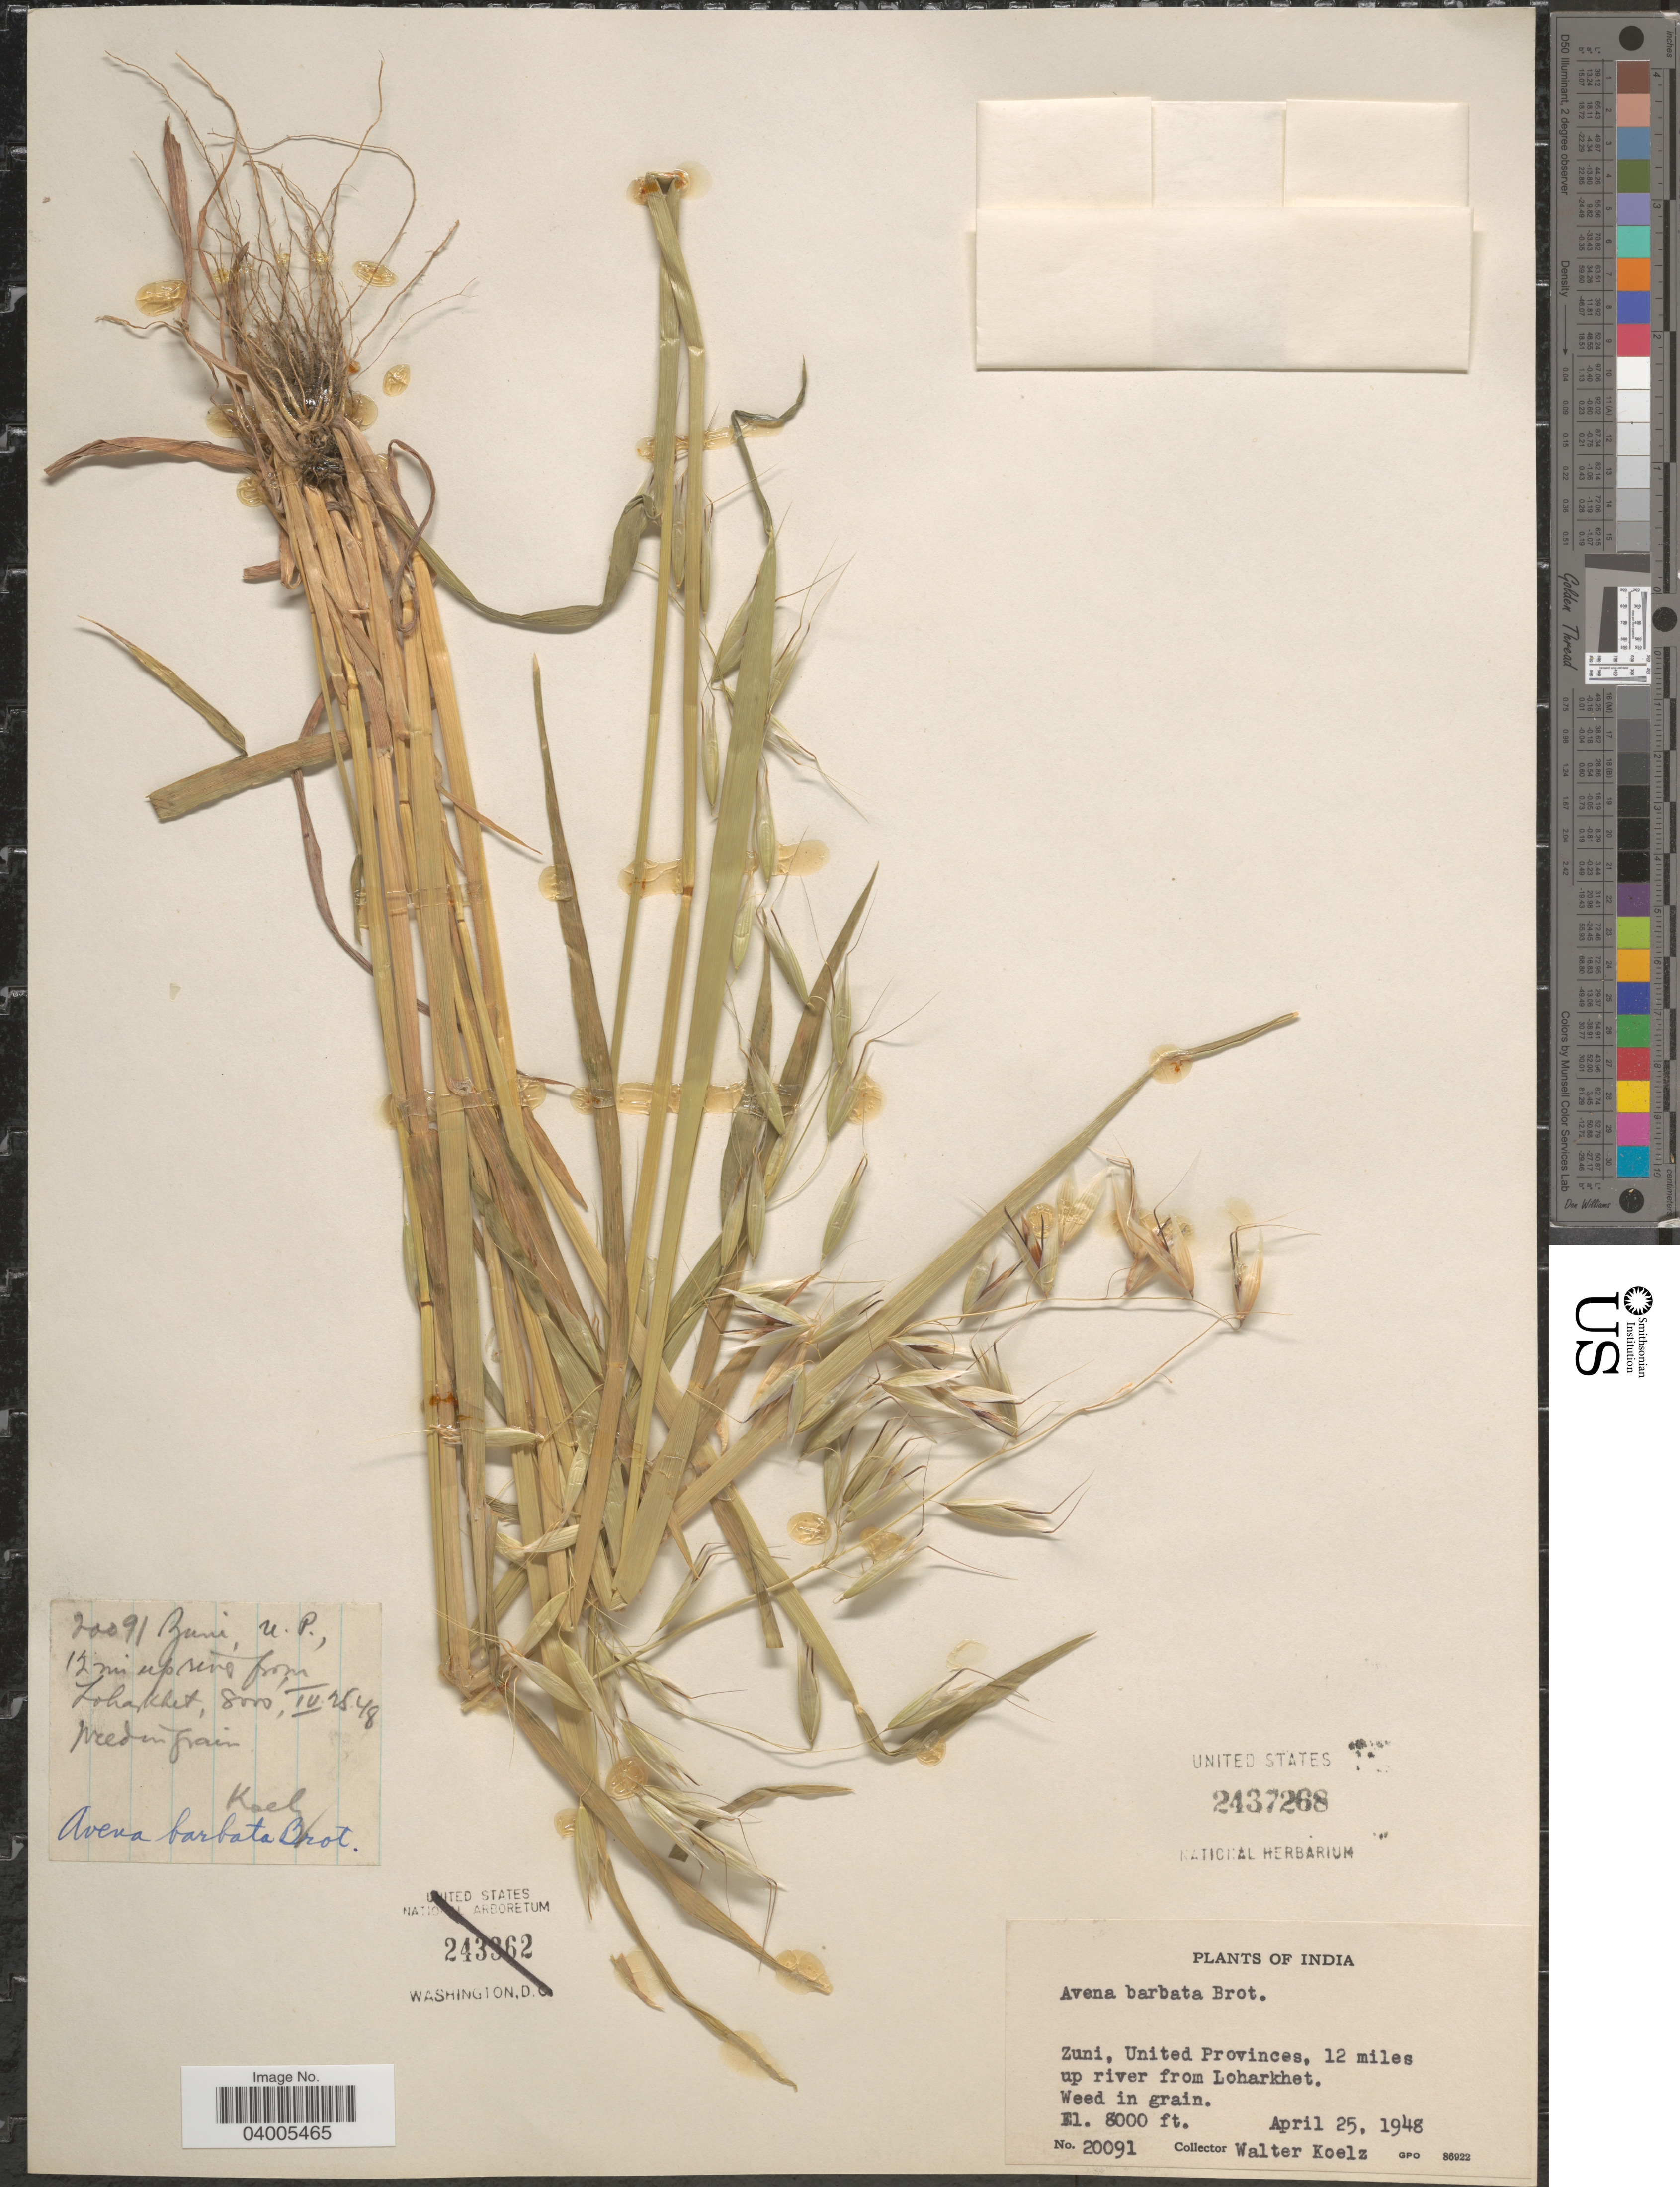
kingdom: Plantae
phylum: Tracheophyta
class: Liliopsida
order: Poales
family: Poaceae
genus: Avena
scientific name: Avena barbata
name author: Pott ex Link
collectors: W. N. Koelz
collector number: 20091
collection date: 1948-04-25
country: India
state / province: Uttarakhand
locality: Zuni, United Provinces, 12 miles up river from Loharkhet.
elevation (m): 2438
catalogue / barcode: US 2437268